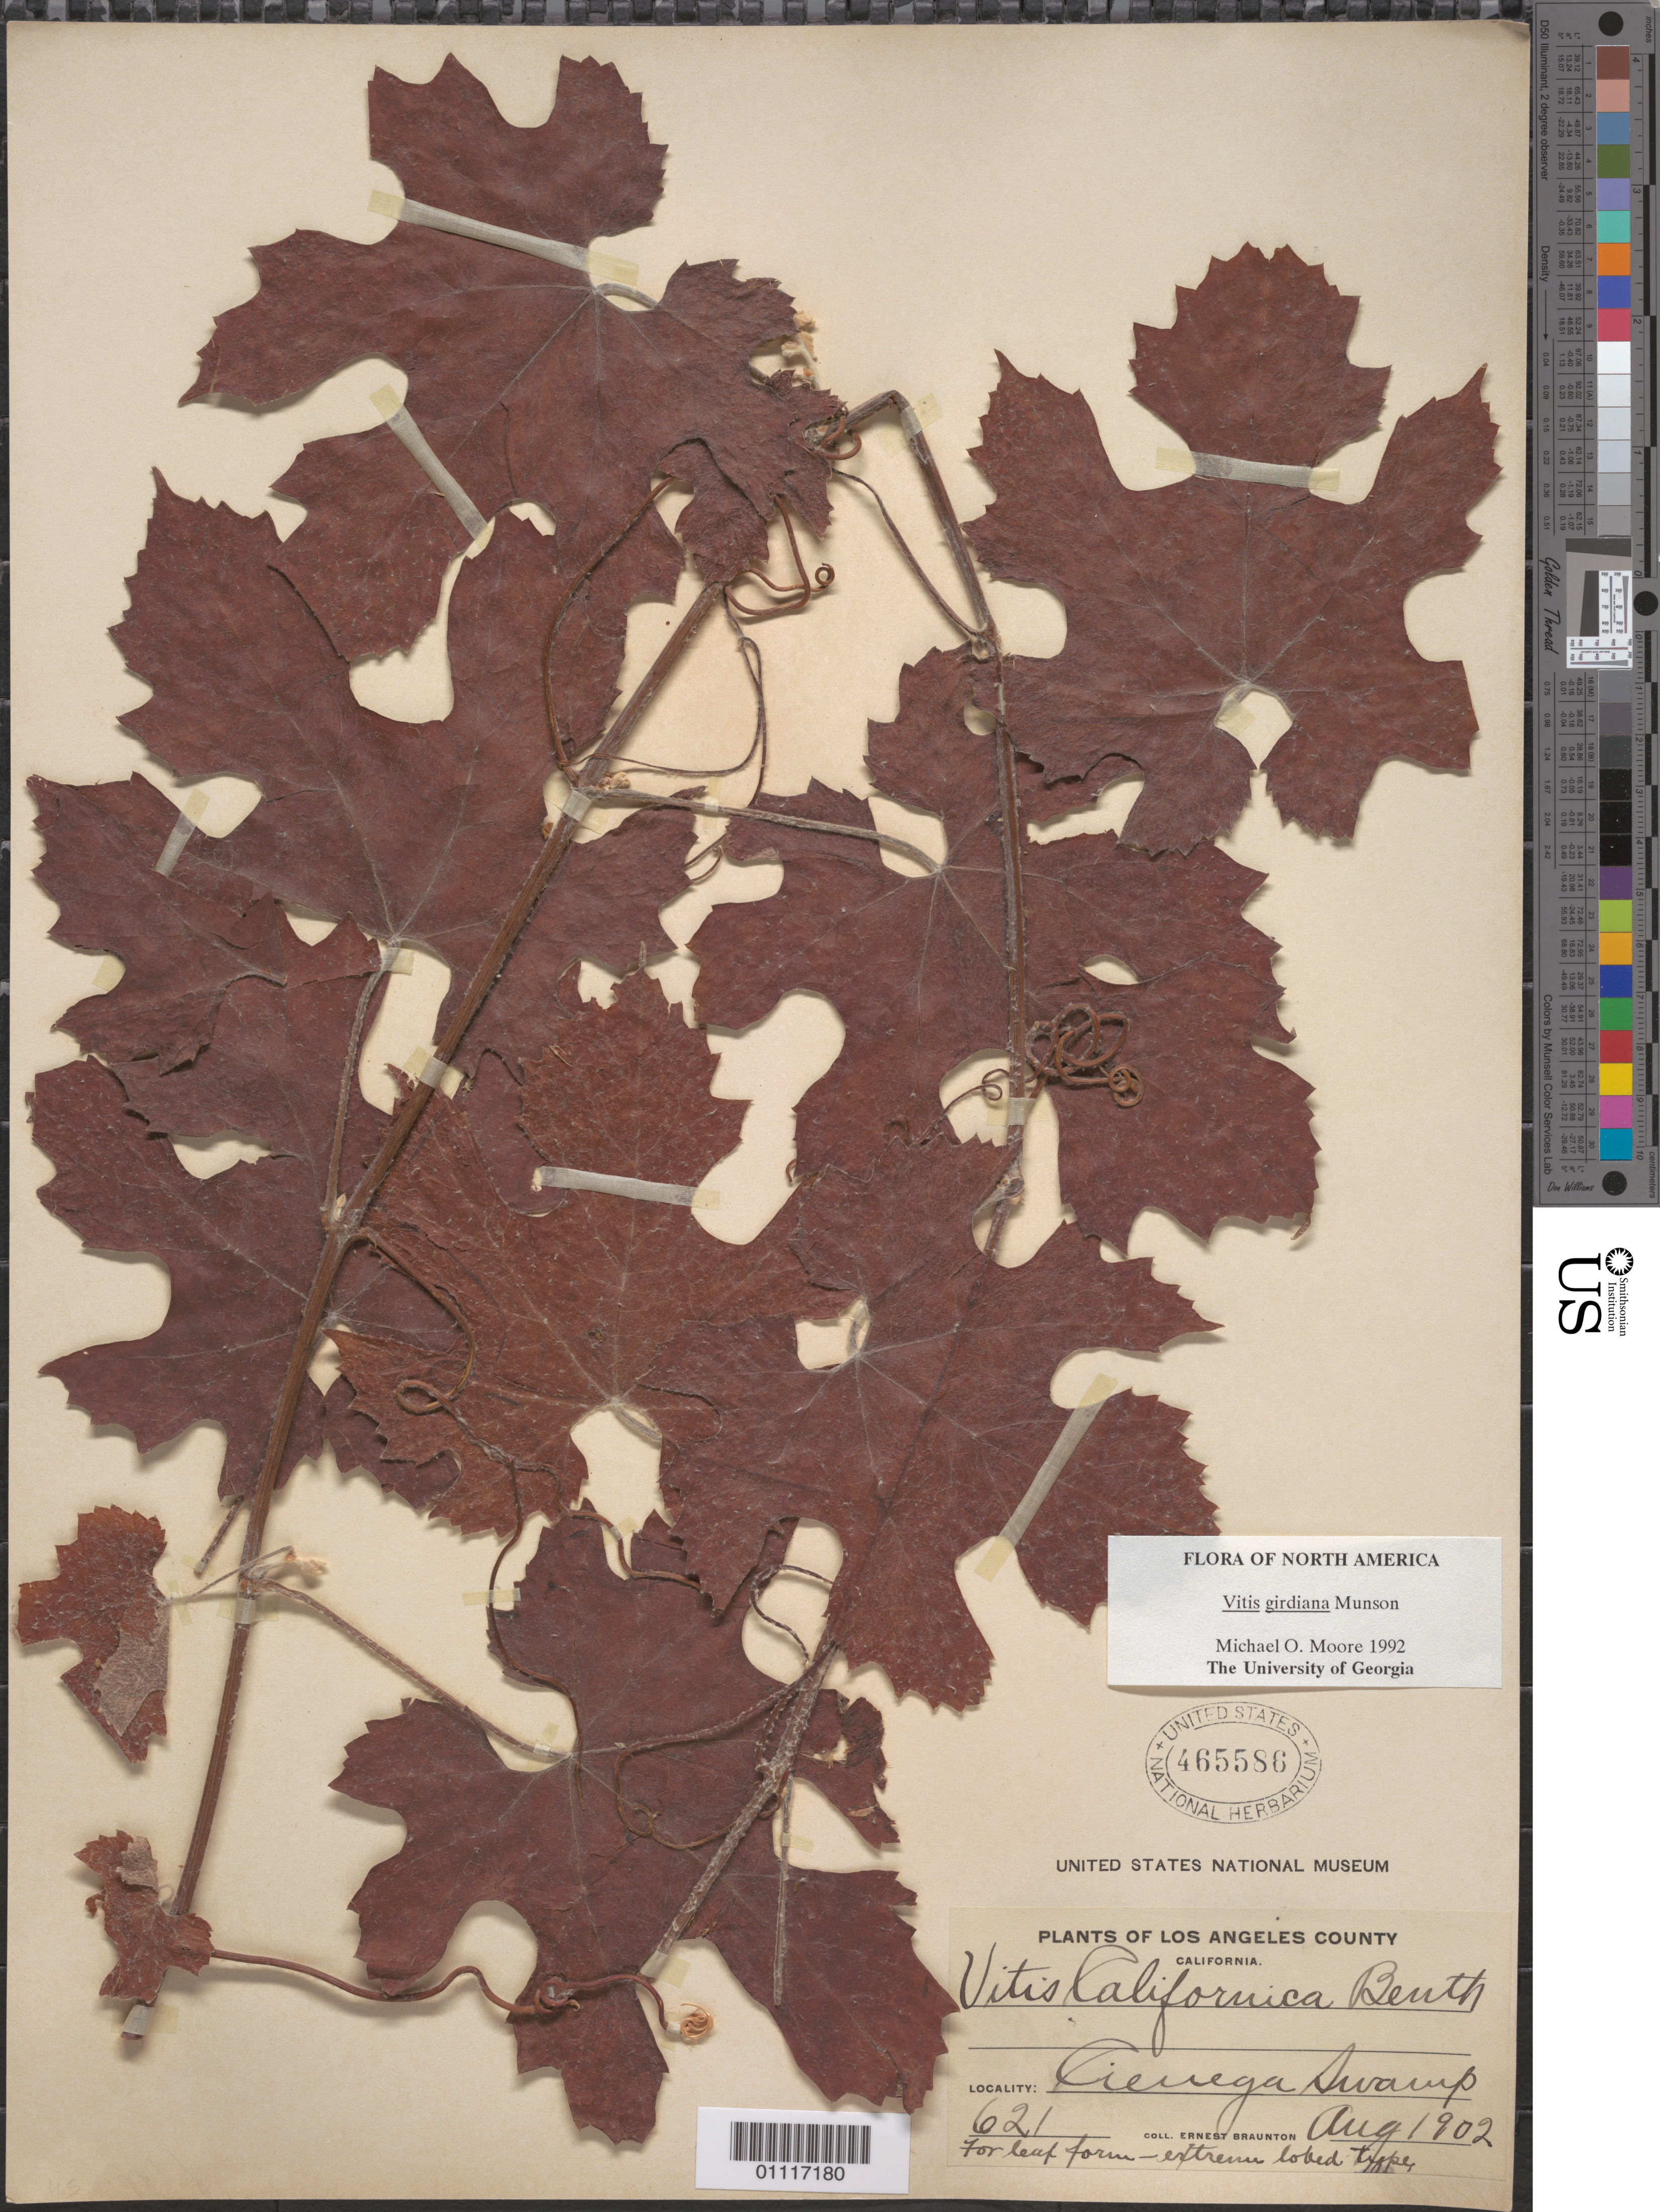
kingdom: Plantae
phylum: Tracheophyta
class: Magnoliopsida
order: Vitales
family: Vitaceae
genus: Vitis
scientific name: Vitis girdiana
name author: Munson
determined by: Moore, M. O.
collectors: E. Braunton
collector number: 621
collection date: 1902-08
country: United States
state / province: California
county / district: Los Angeles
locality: Cienega Swamp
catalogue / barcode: US 465586